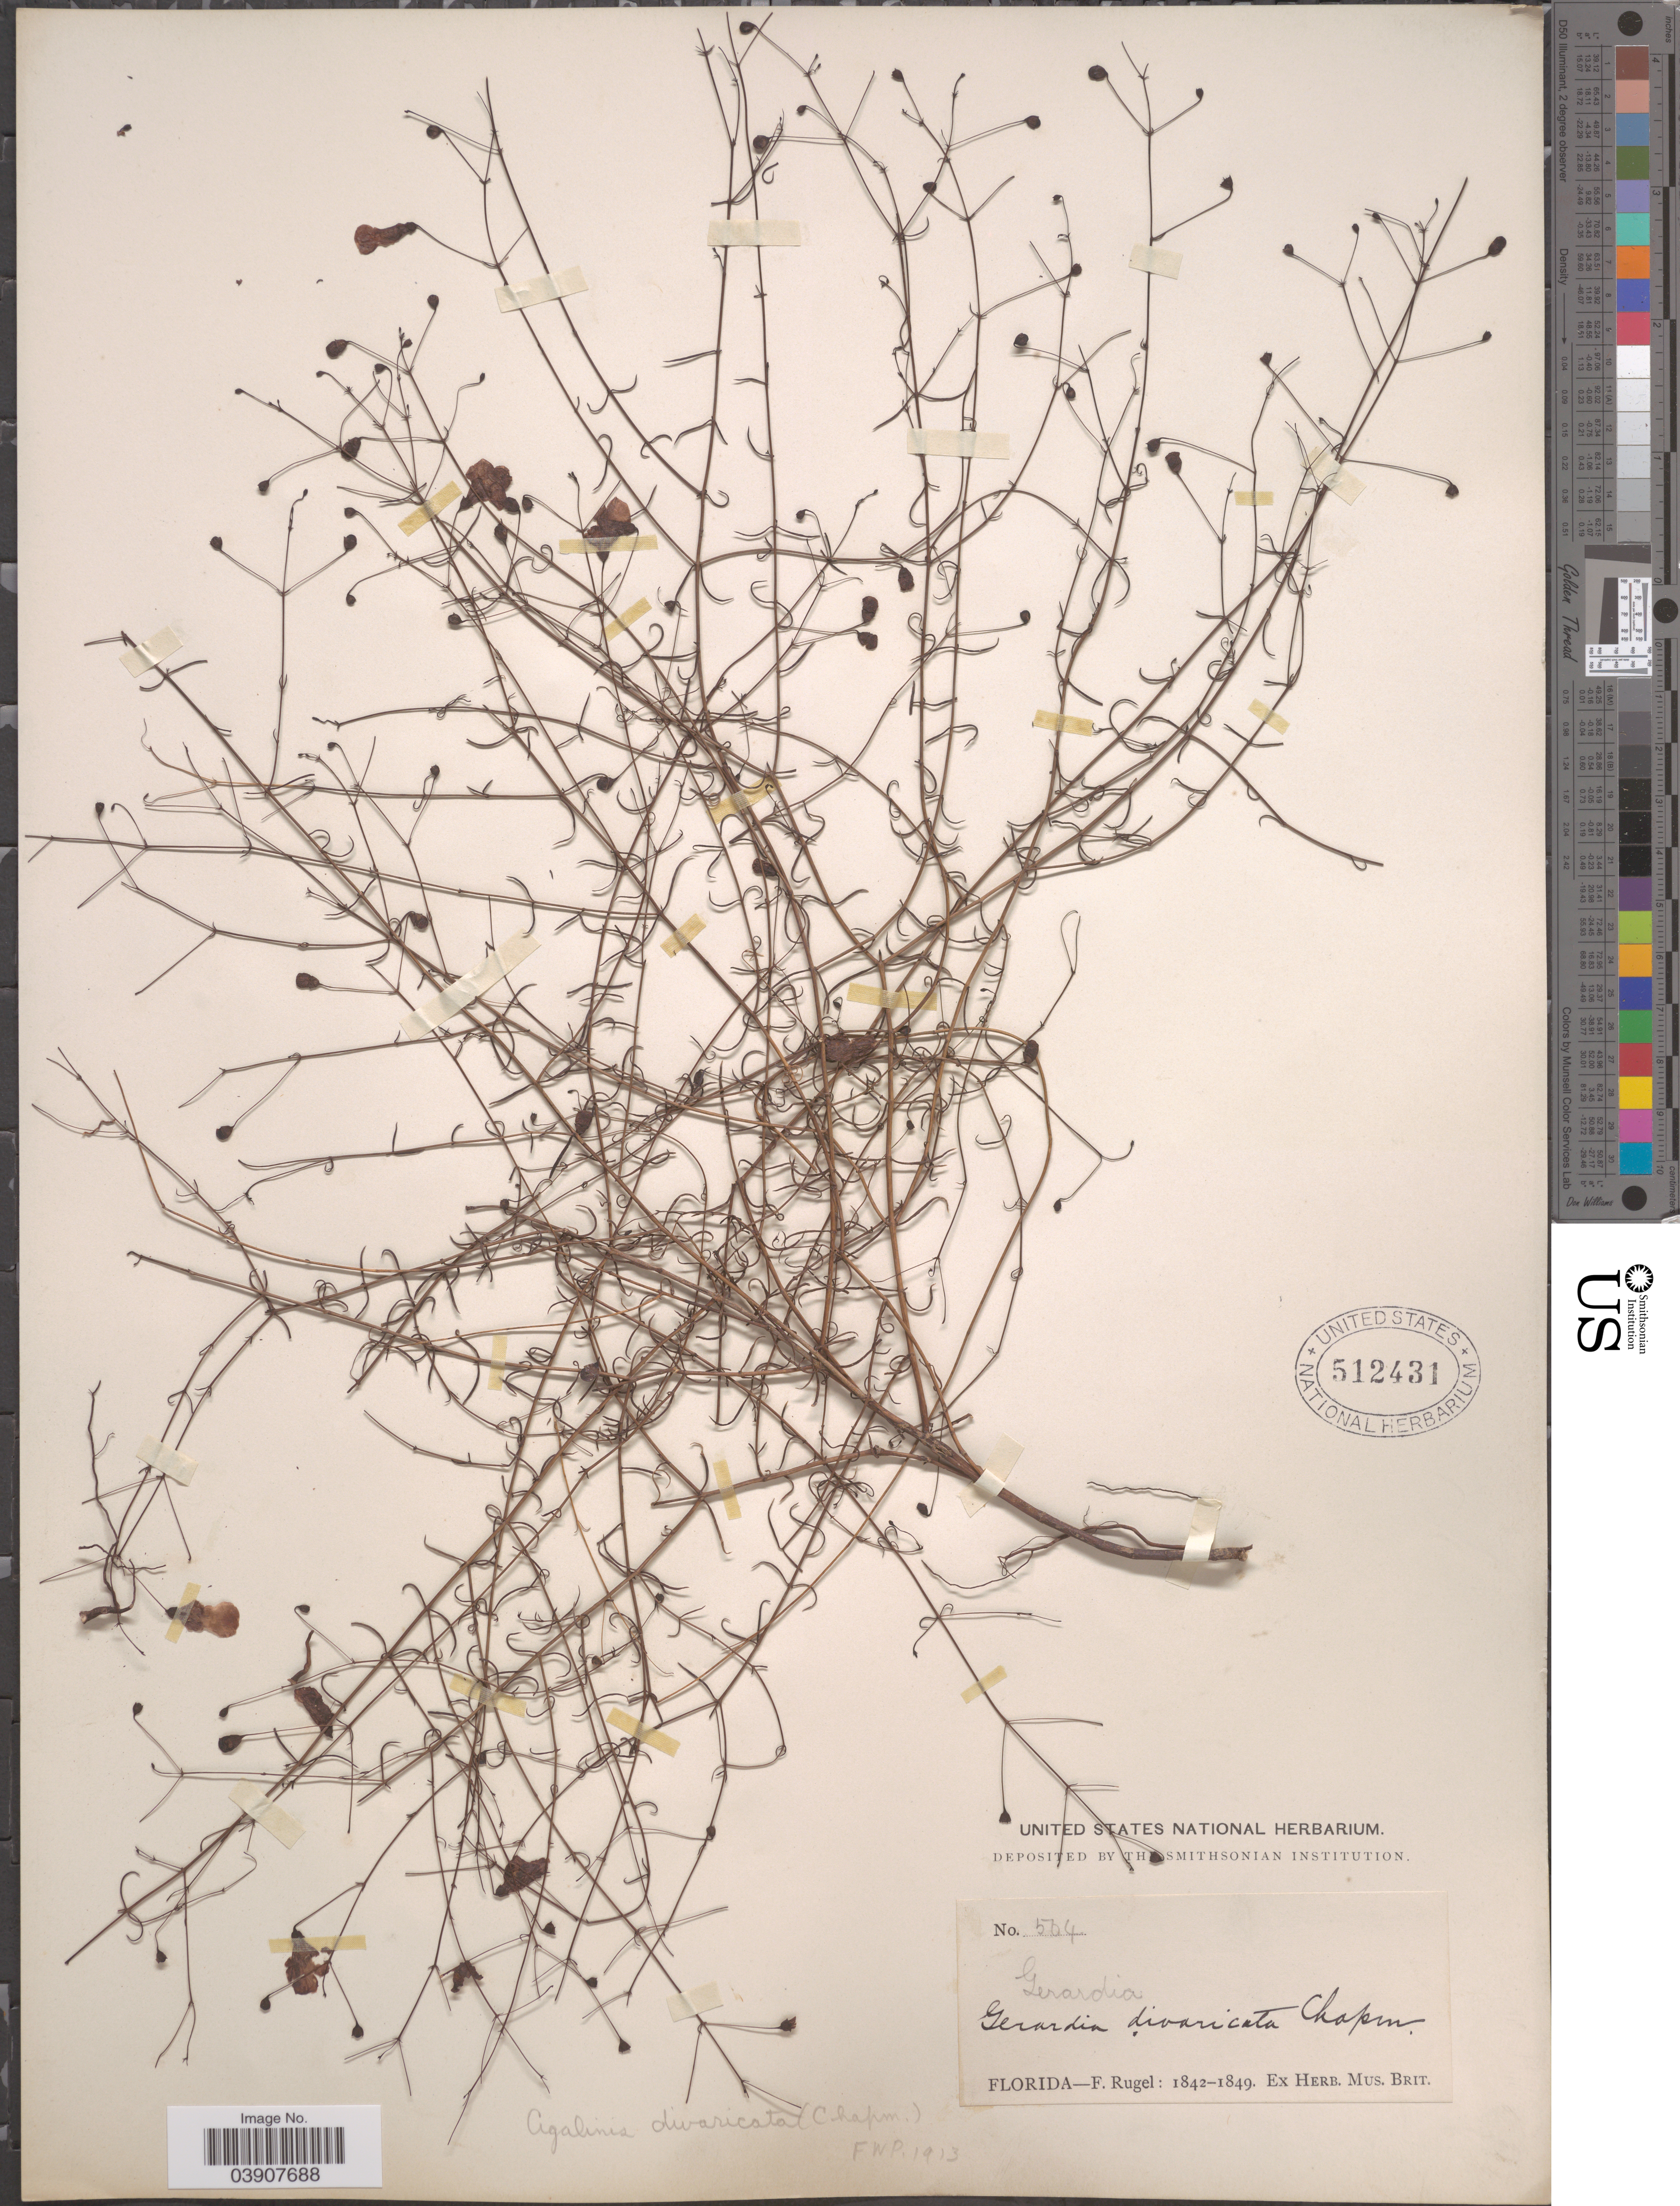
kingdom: Plantae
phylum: Tracheophyta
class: Magnoliopsida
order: Lamiales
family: Orobanchaceae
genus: Agalinis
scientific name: Agalinis divaricata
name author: (Chapm.) Pennell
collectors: F. Rugel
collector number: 504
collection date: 1842/1849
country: United States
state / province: Florida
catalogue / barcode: US 512431